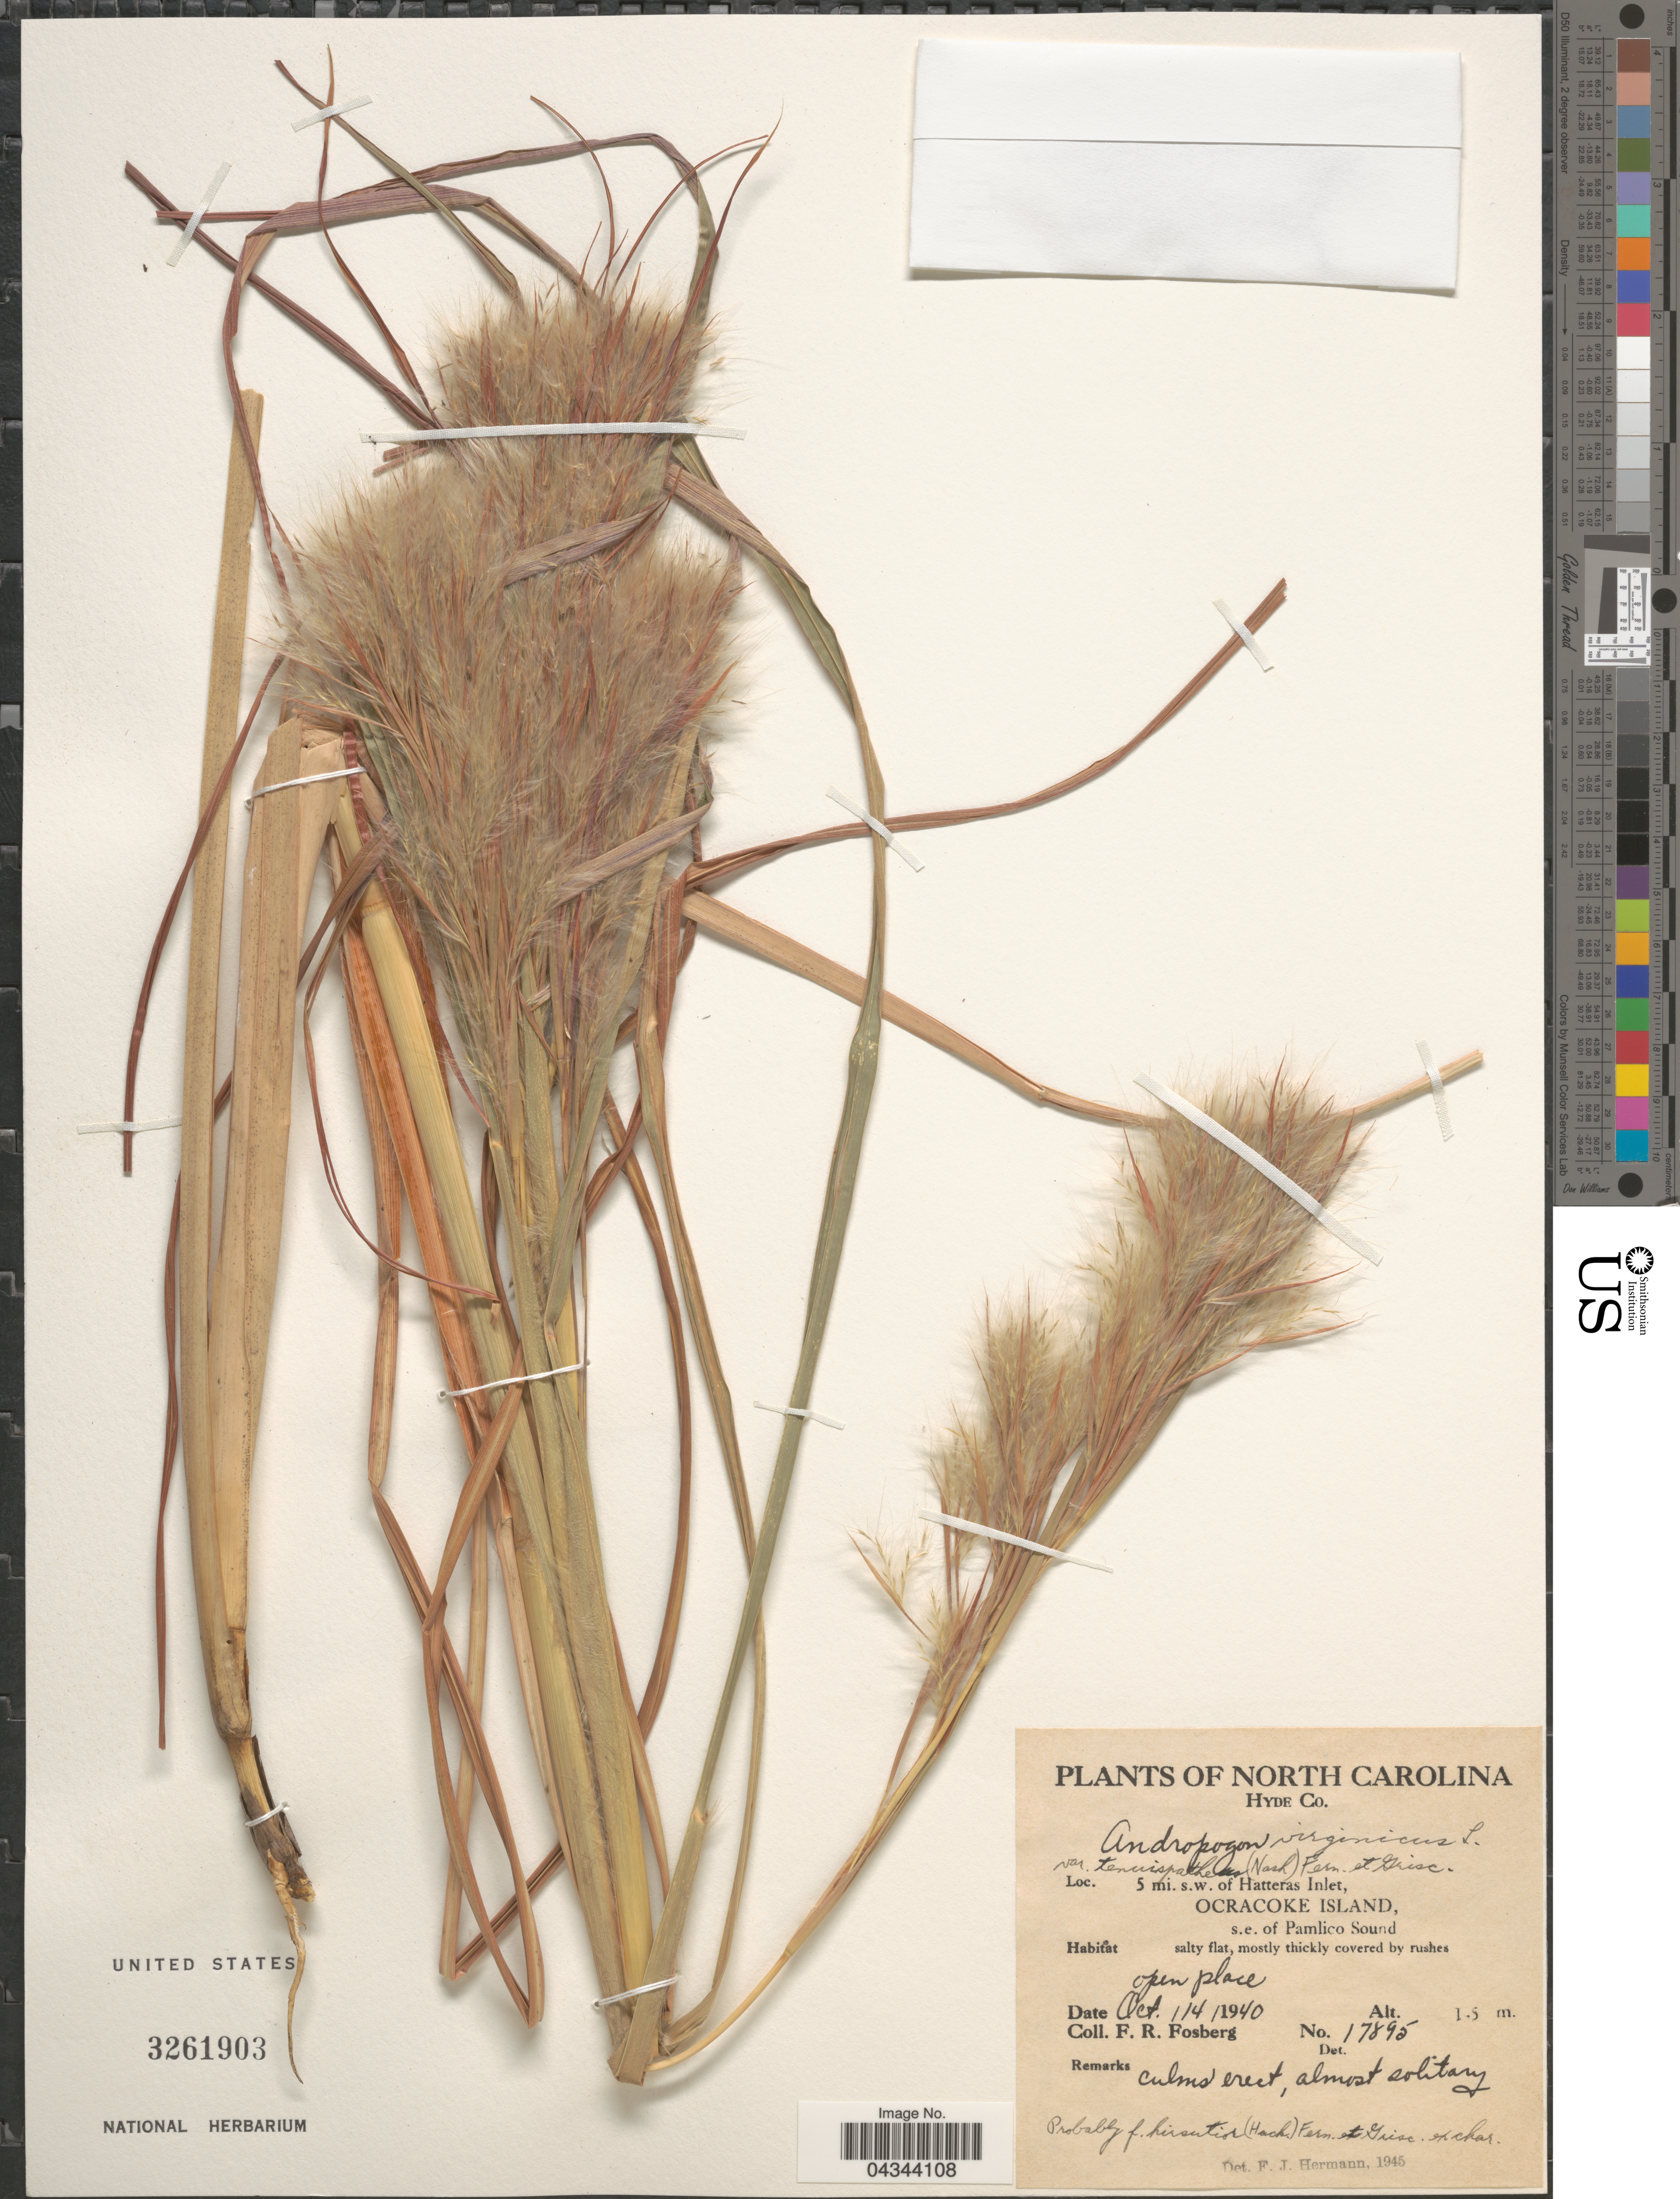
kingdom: Plantae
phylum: Tracheophyta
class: Liliopsida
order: Poales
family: Poaceae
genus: Andropogon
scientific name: Andropogon virginicus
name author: L.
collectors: F. R. Fosberg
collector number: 17895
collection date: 1940-10-14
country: United States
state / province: North Carolina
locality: Hyde Co. 5 mi. s.w. of Hatteras Inlet, Ocracoke Island, s.e. of Pamlico Sound.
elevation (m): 1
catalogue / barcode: US 3261903